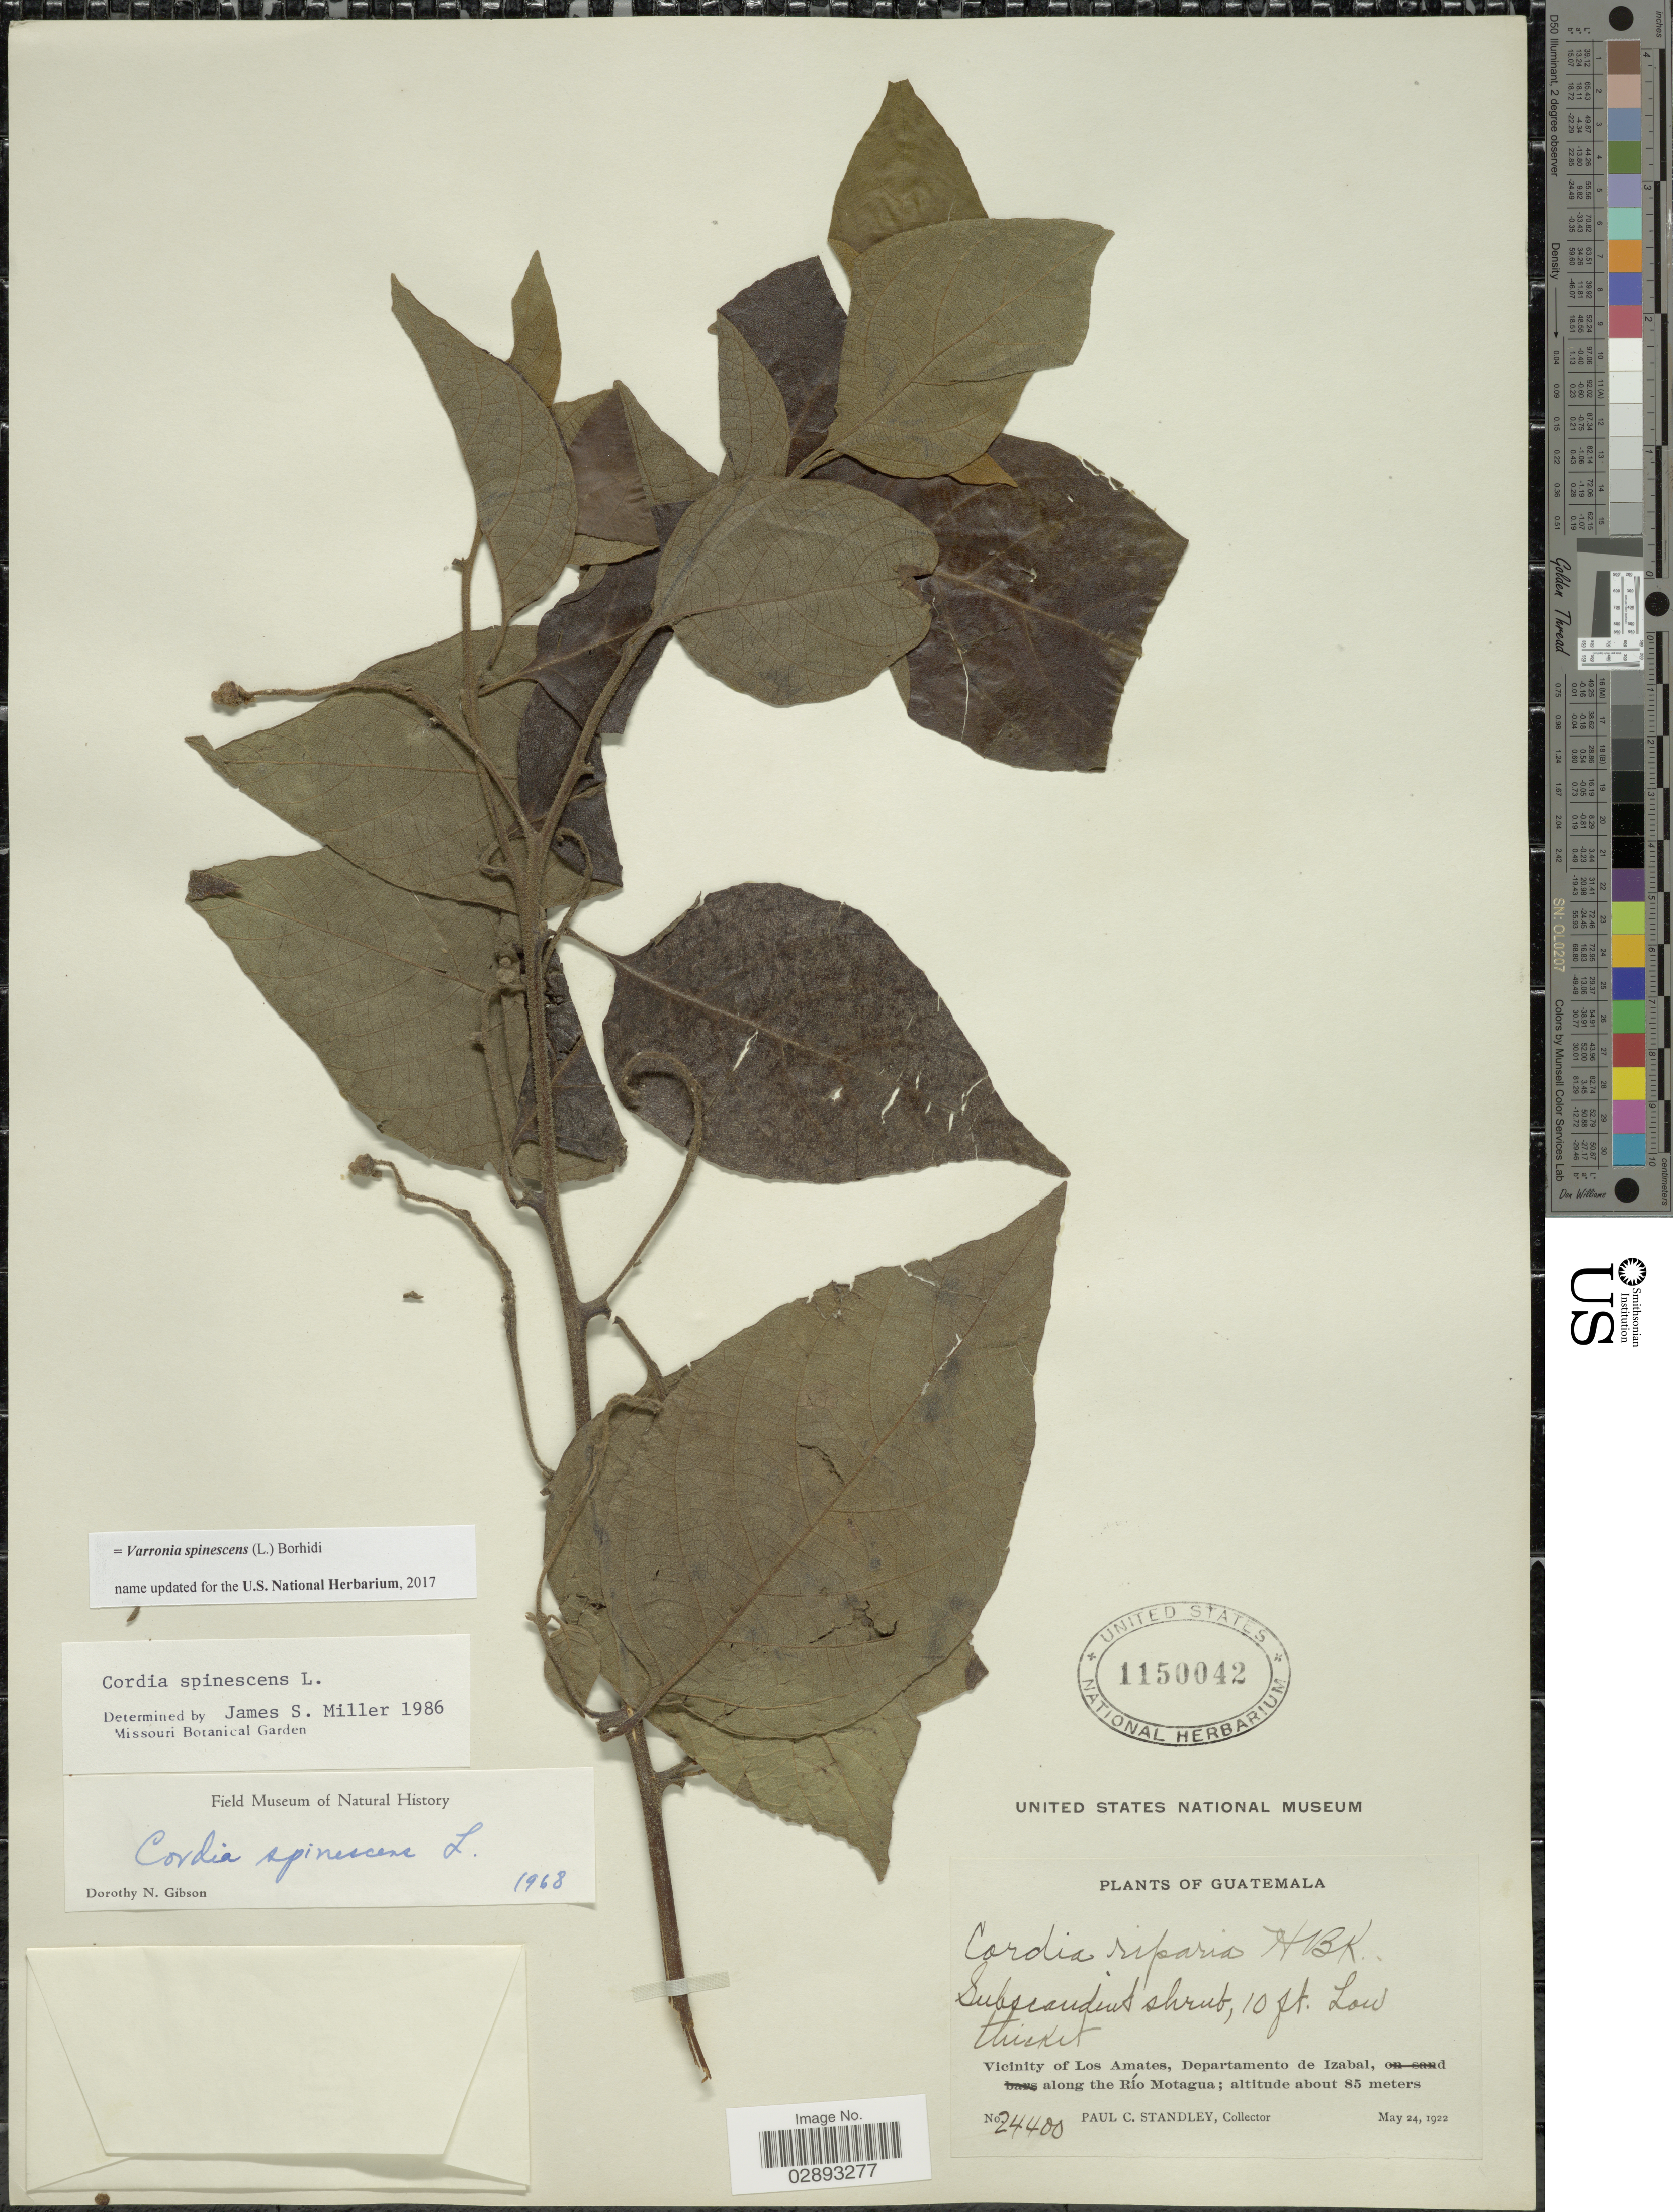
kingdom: Plantae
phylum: Tracheophyta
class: Magnoliopsida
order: Boraginales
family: Cordiaceae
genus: Varronia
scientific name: Varronia spinescens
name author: (L.) Borhidi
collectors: P. C. Standley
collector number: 24400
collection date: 1922-05-24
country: Guatemala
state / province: Izabal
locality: Vicinity of Los Amates, Departamento de Izabal, along the Río Motagua.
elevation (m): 85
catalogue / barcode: US 1150042